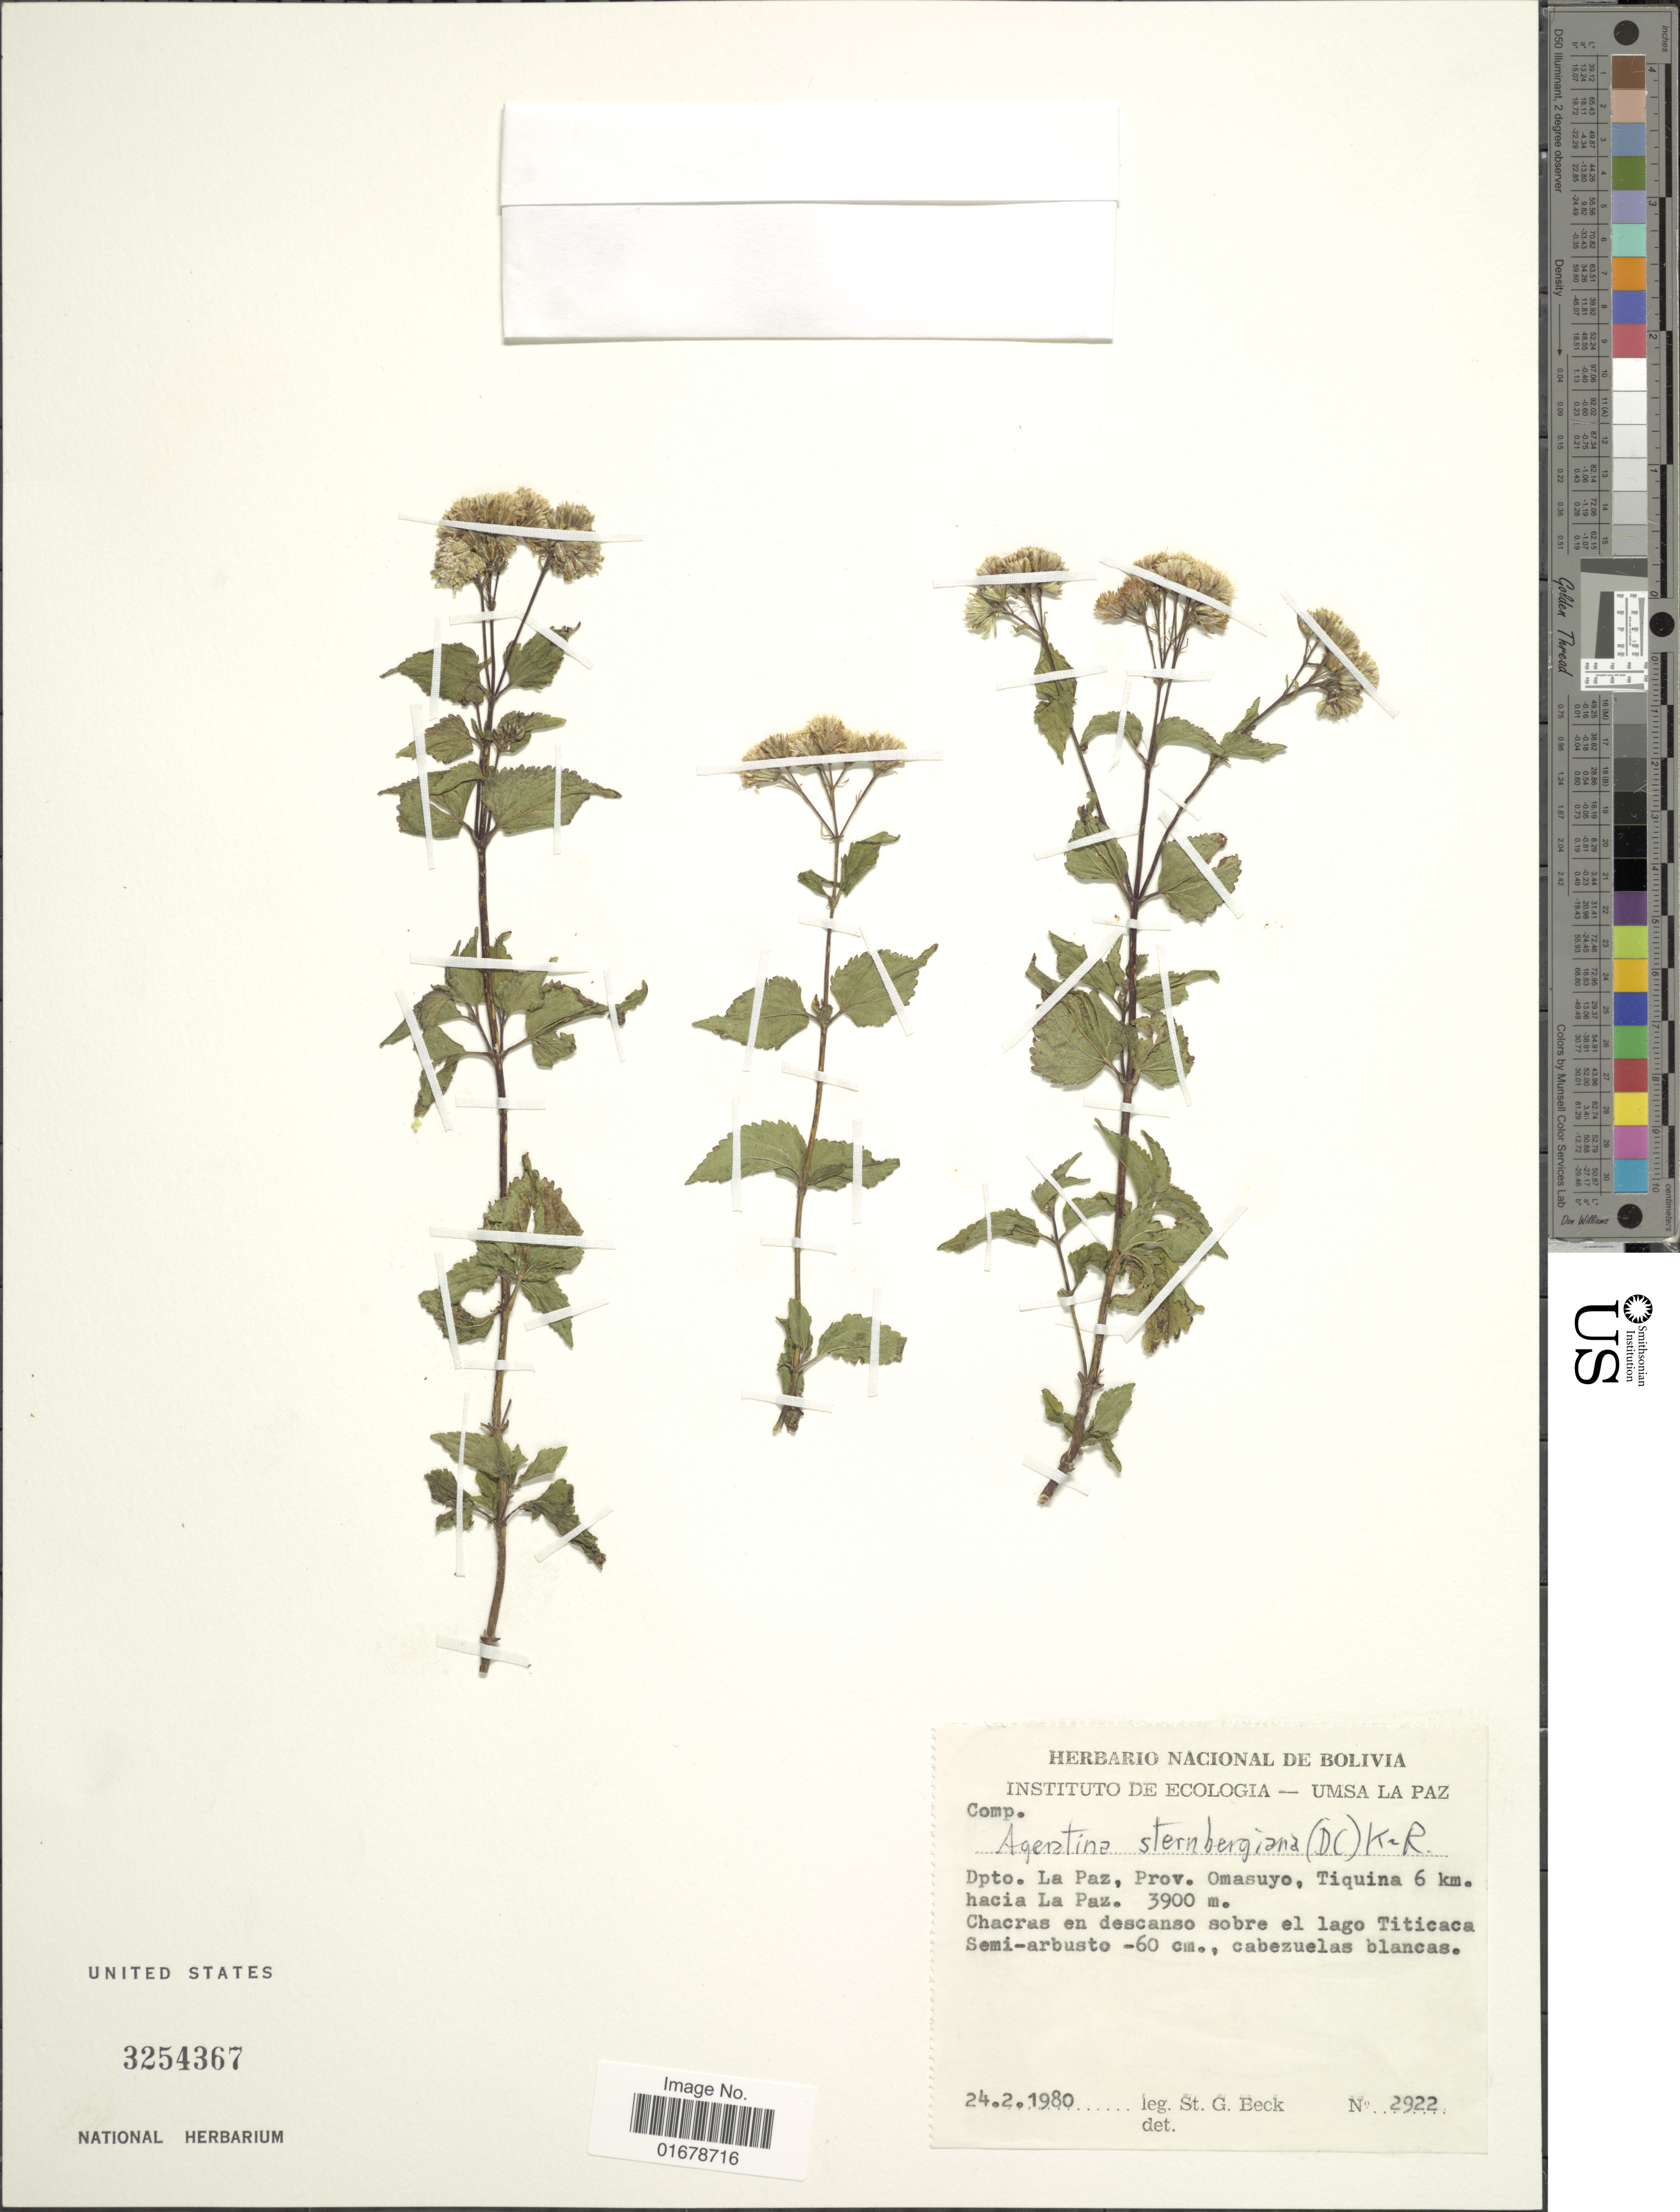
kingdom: Plantae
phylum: Tracheophyta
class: Magnoliopsida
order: Asterales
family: Asteraceae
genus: Ageratina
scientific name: Ageratina sternbergiana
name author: (DC.) R.M. King & H. Rob.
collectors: S. G. Beck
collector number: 2922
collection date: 1980-02-24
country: Bolivia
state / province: La Paz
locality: Dpto. La Paz, prov. Omasuyo, Tiquina 6 km hacia La Pazm Chacras en descanso sobre el lago Titicaca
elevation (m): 3900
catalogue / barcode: US 3254367